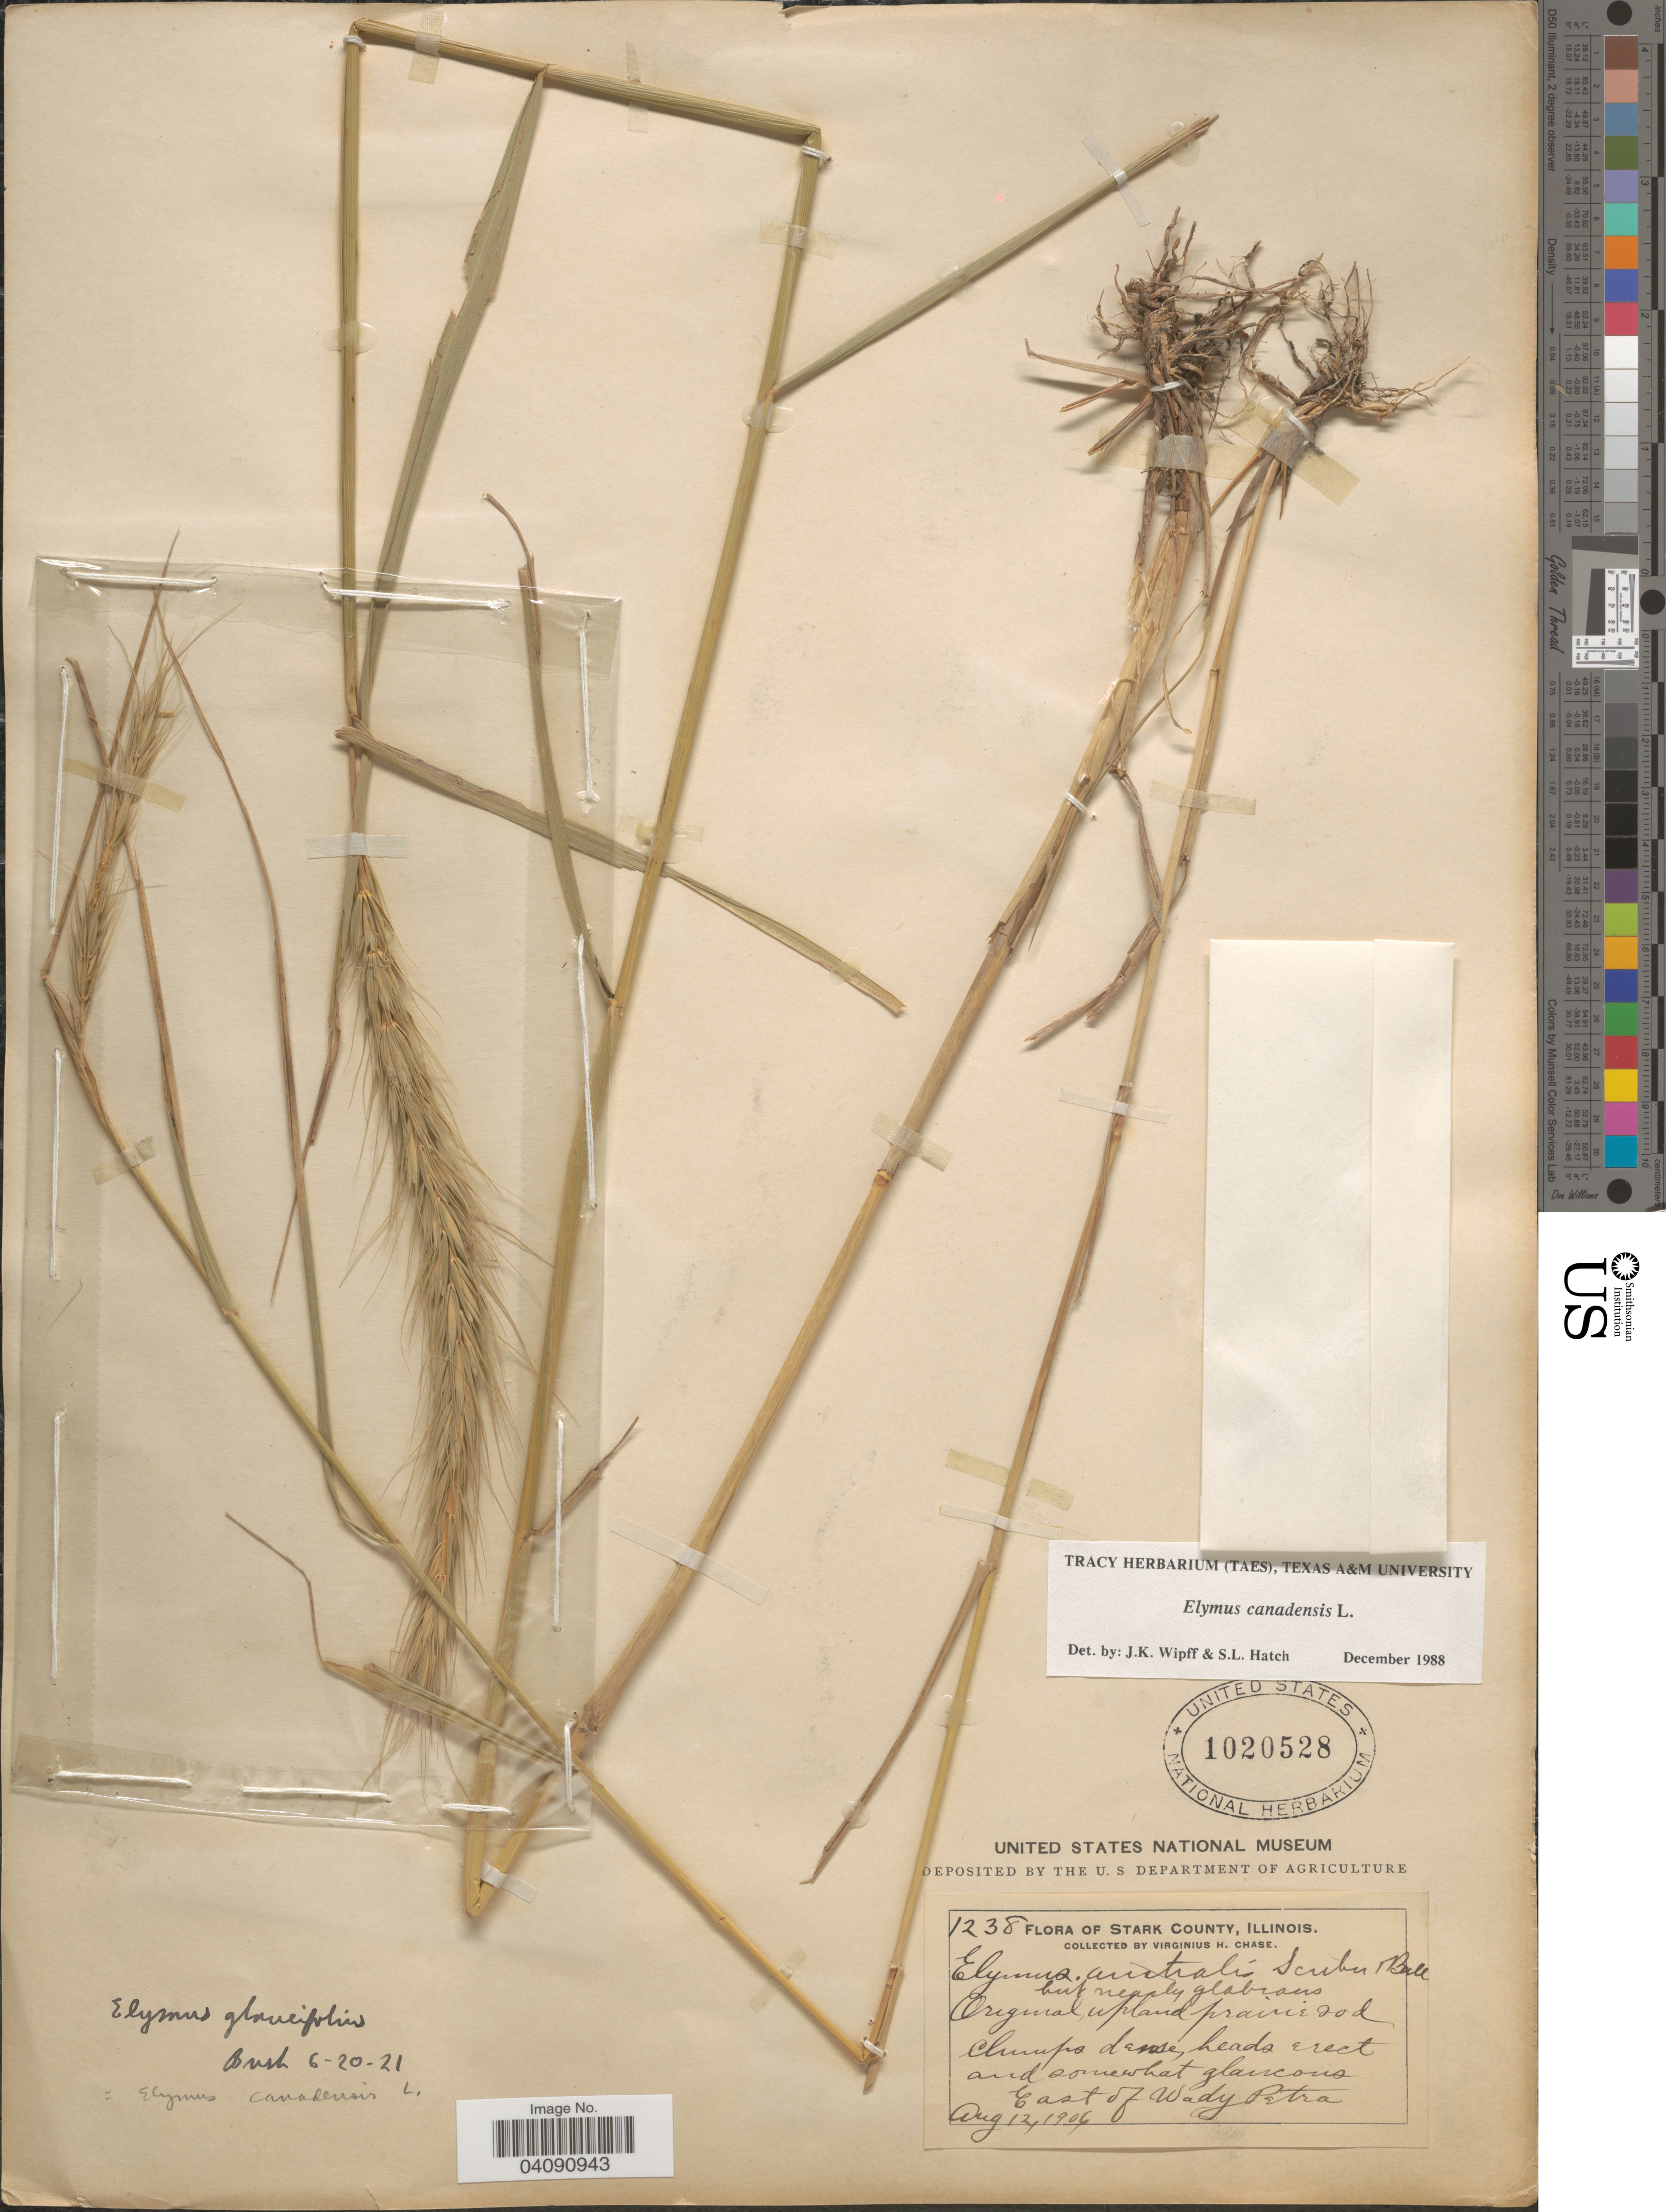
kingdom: Plantae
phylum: Tracheophyta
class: Liliopsida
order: Poales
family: Poaceae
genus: Elymus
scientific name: Elymus canadensis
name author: L.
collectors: V. H. Chase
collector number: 1238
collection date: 1906-08-12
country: United States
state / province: Illinois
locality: Stark County. East of Wady Petra.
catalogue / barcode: US 1020528